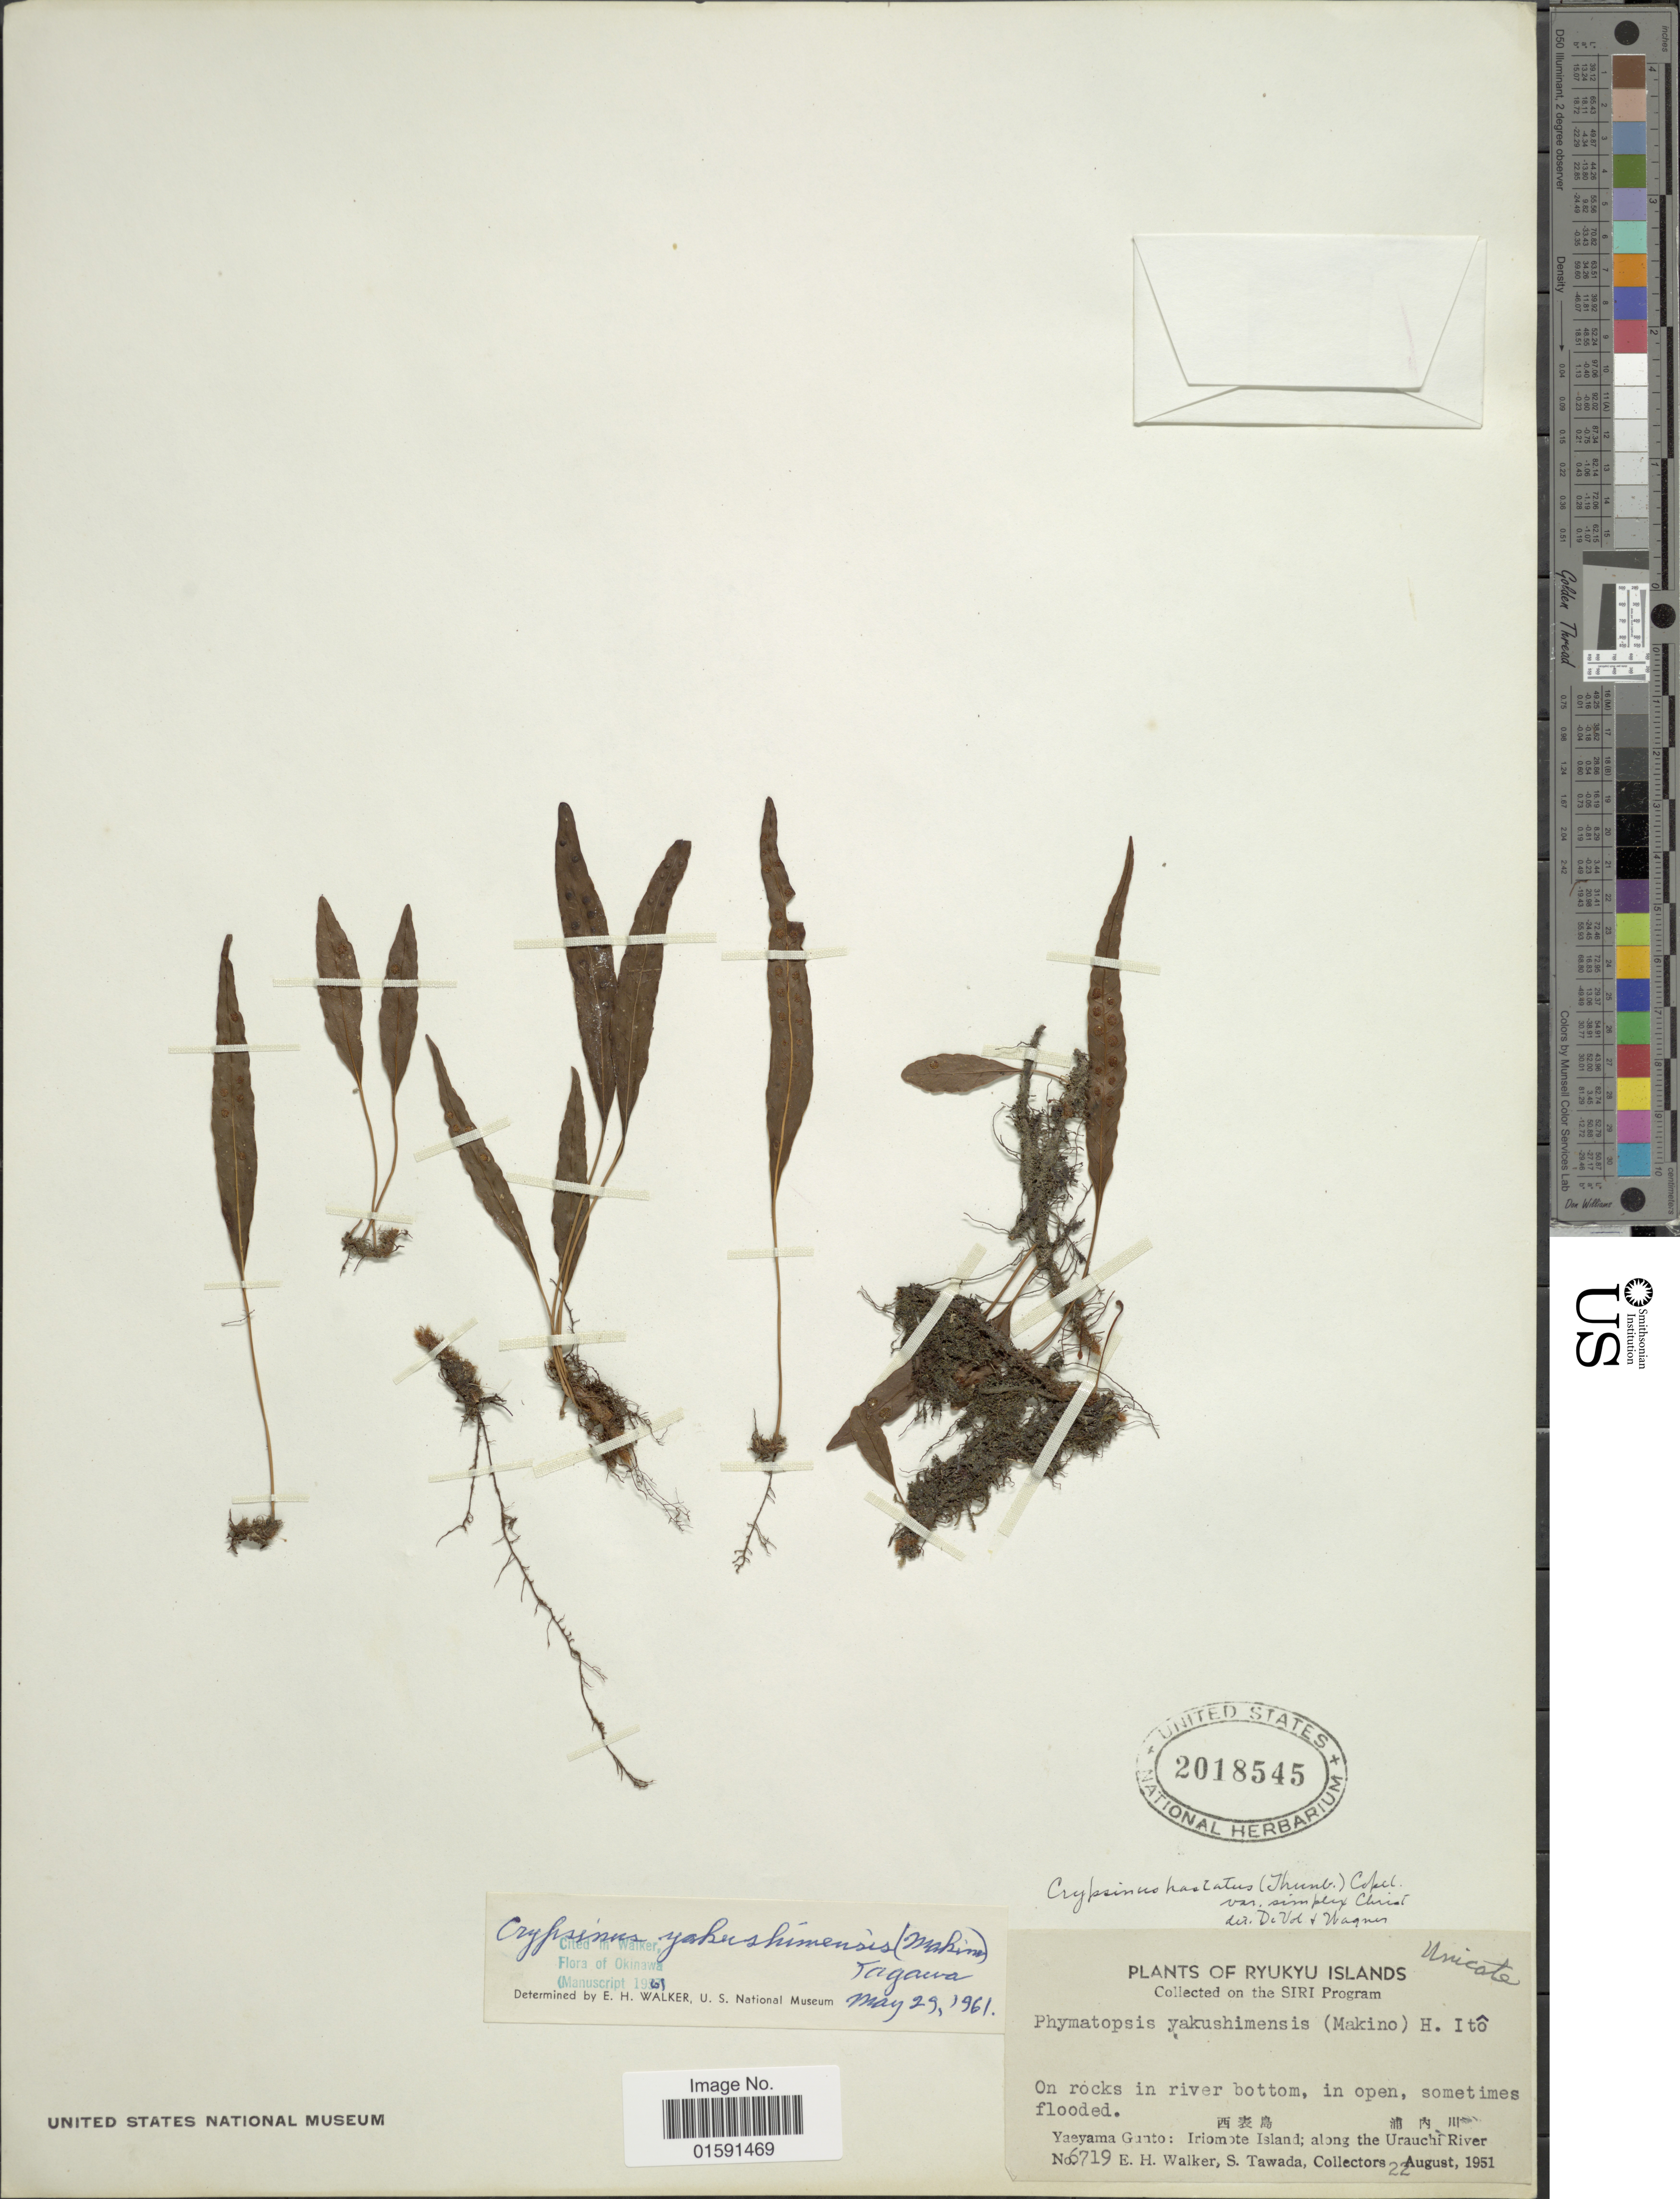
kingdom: Plantae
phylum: Tracheophyta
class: Polypodiopsida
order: Polypodiales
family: Polypodiaceae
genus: Selliguea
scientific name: Selliguea yakushimensis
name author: (Makino) Fraser-Jenk.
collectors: E. H. Walker & S. Tawada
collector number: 6719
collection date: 1951-08-22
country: Japan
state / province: Okinawa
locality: Ryukyu Islands. Yaeyama Gunto: Iriomote Island; along the Urauchi River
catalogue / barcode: US 2018545